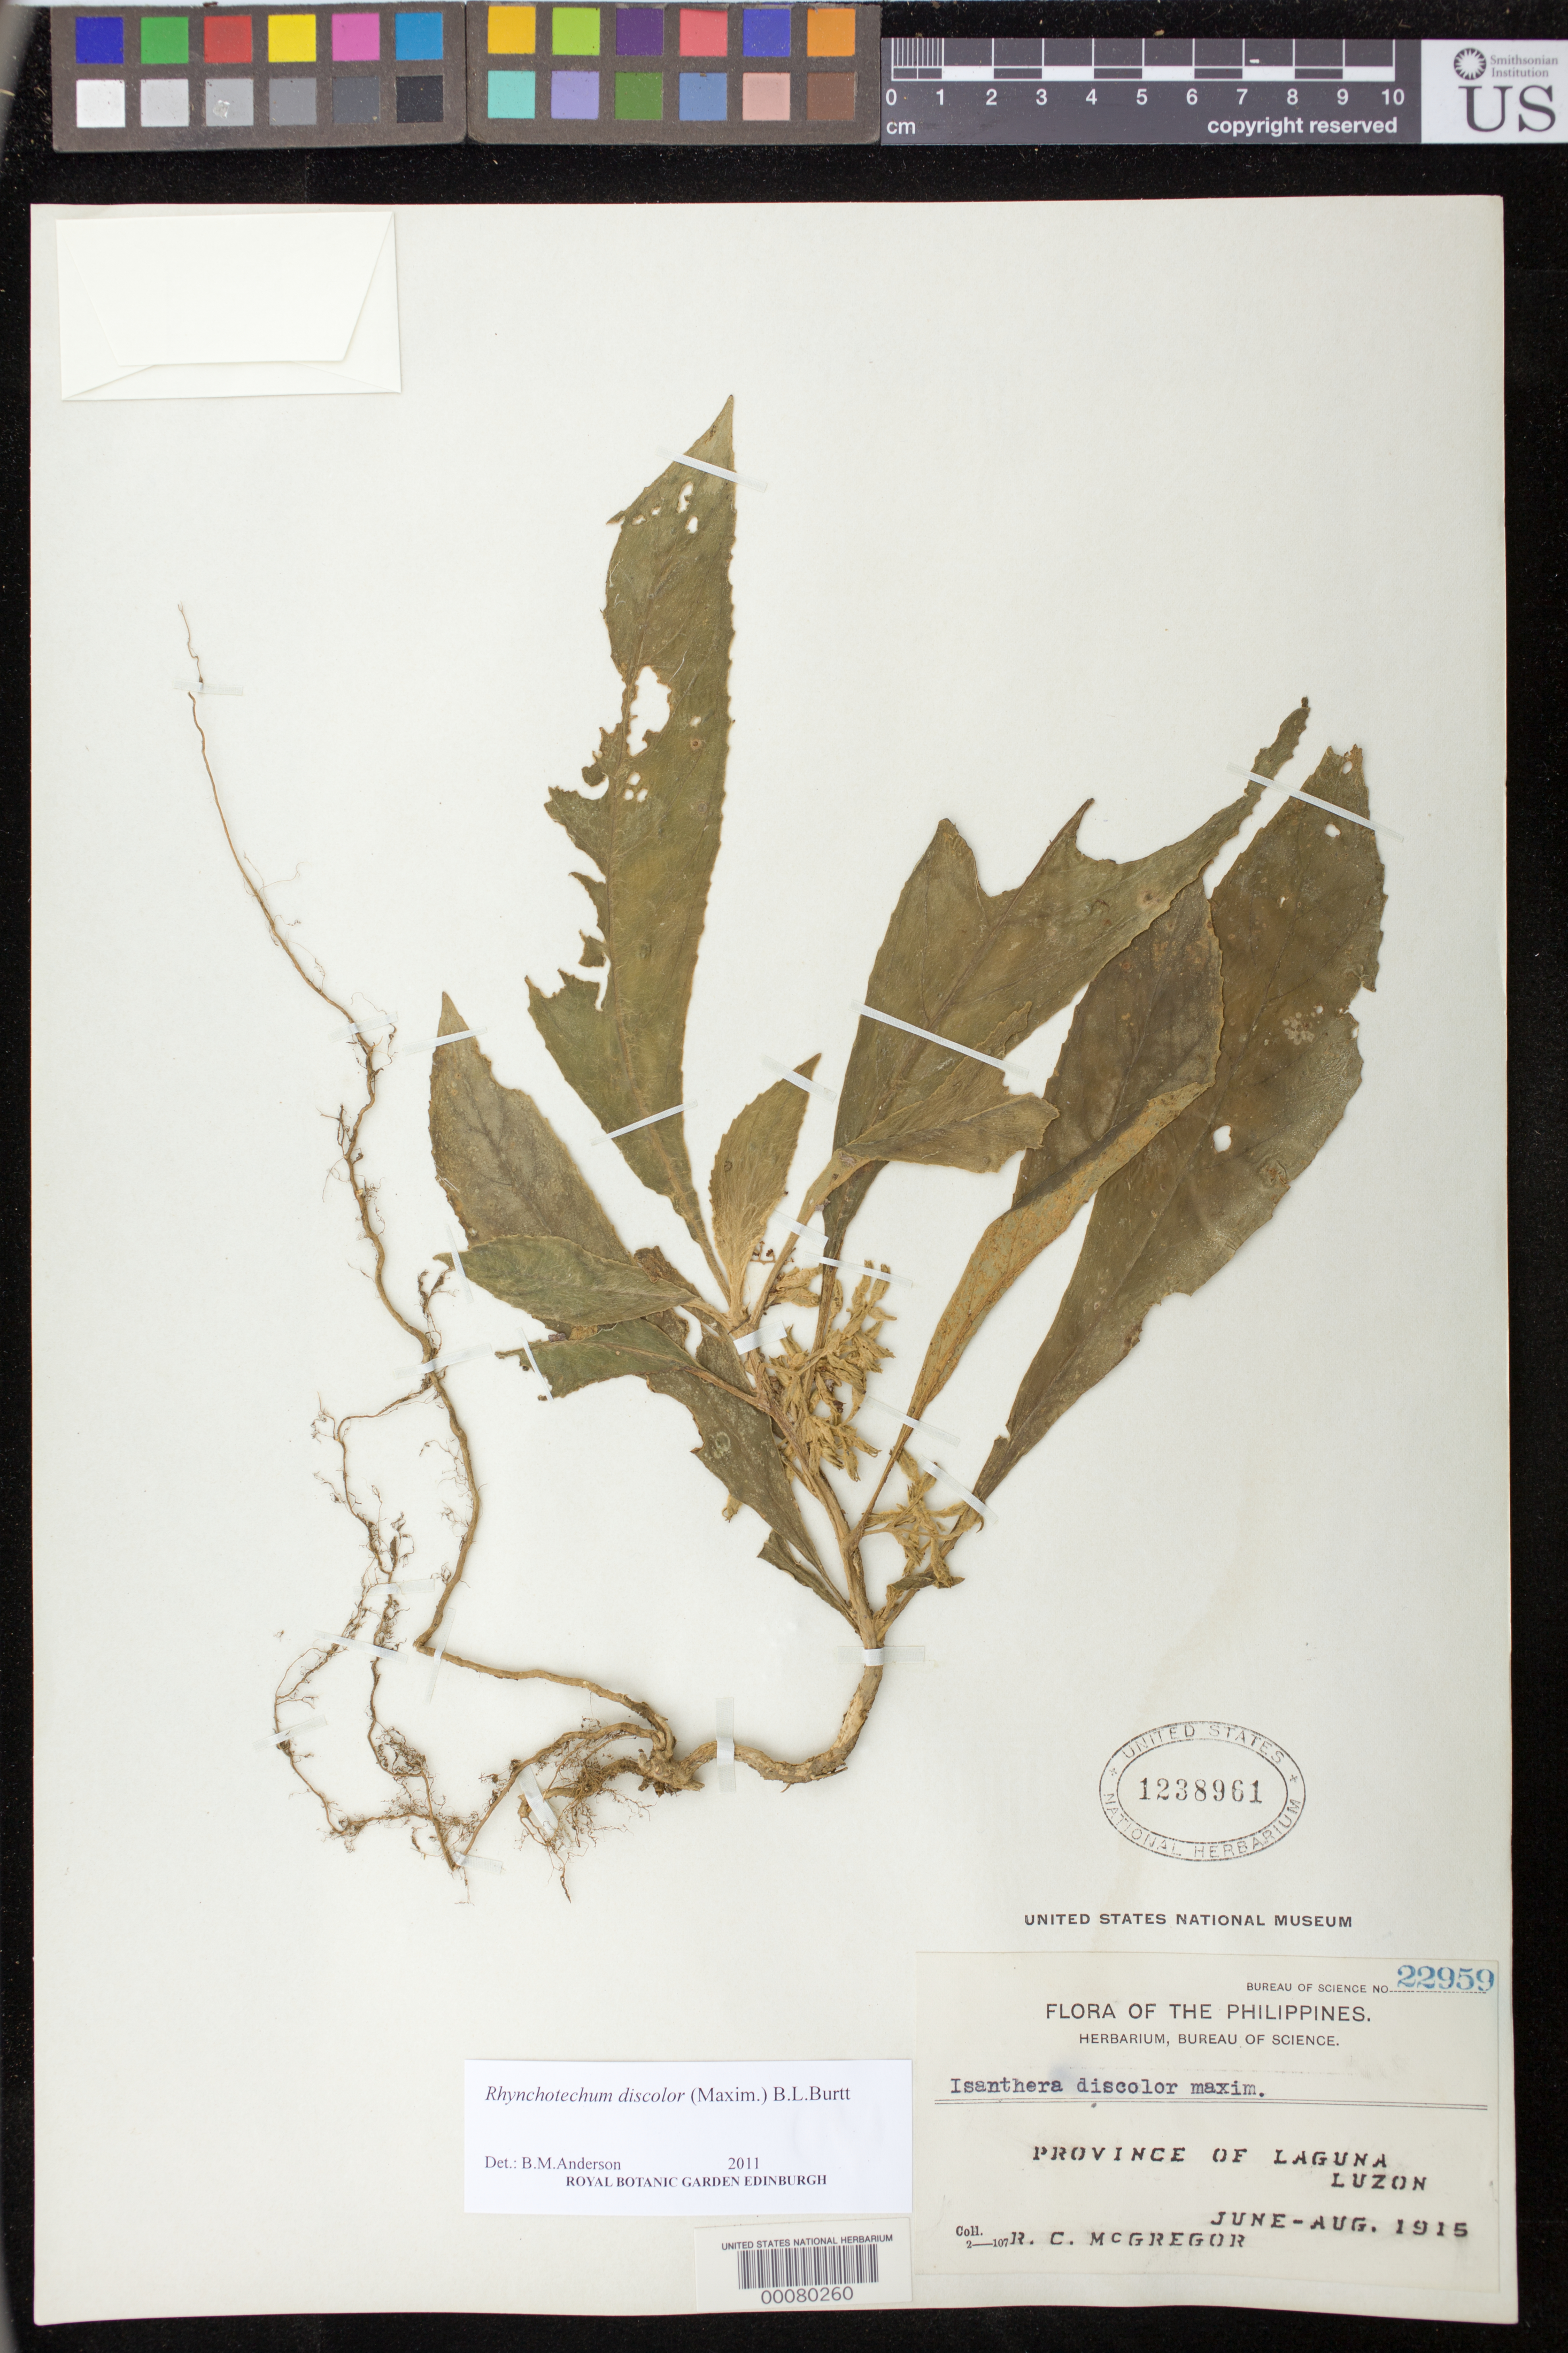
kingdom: Plantae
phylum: Tracheophyta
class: Magnoliopsida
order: Lamiales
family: Gesneriaceae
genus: Rhynchotechum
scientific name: Rhynchotechum discolor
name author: (Maxim.) B.L. Burtt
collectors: R. C. McGregor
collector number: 22959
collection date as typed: Jun-Aug 1915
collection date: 1915-06/1915-08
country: Philippines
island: Luzon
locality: Laguna,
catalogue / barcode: US 1238961